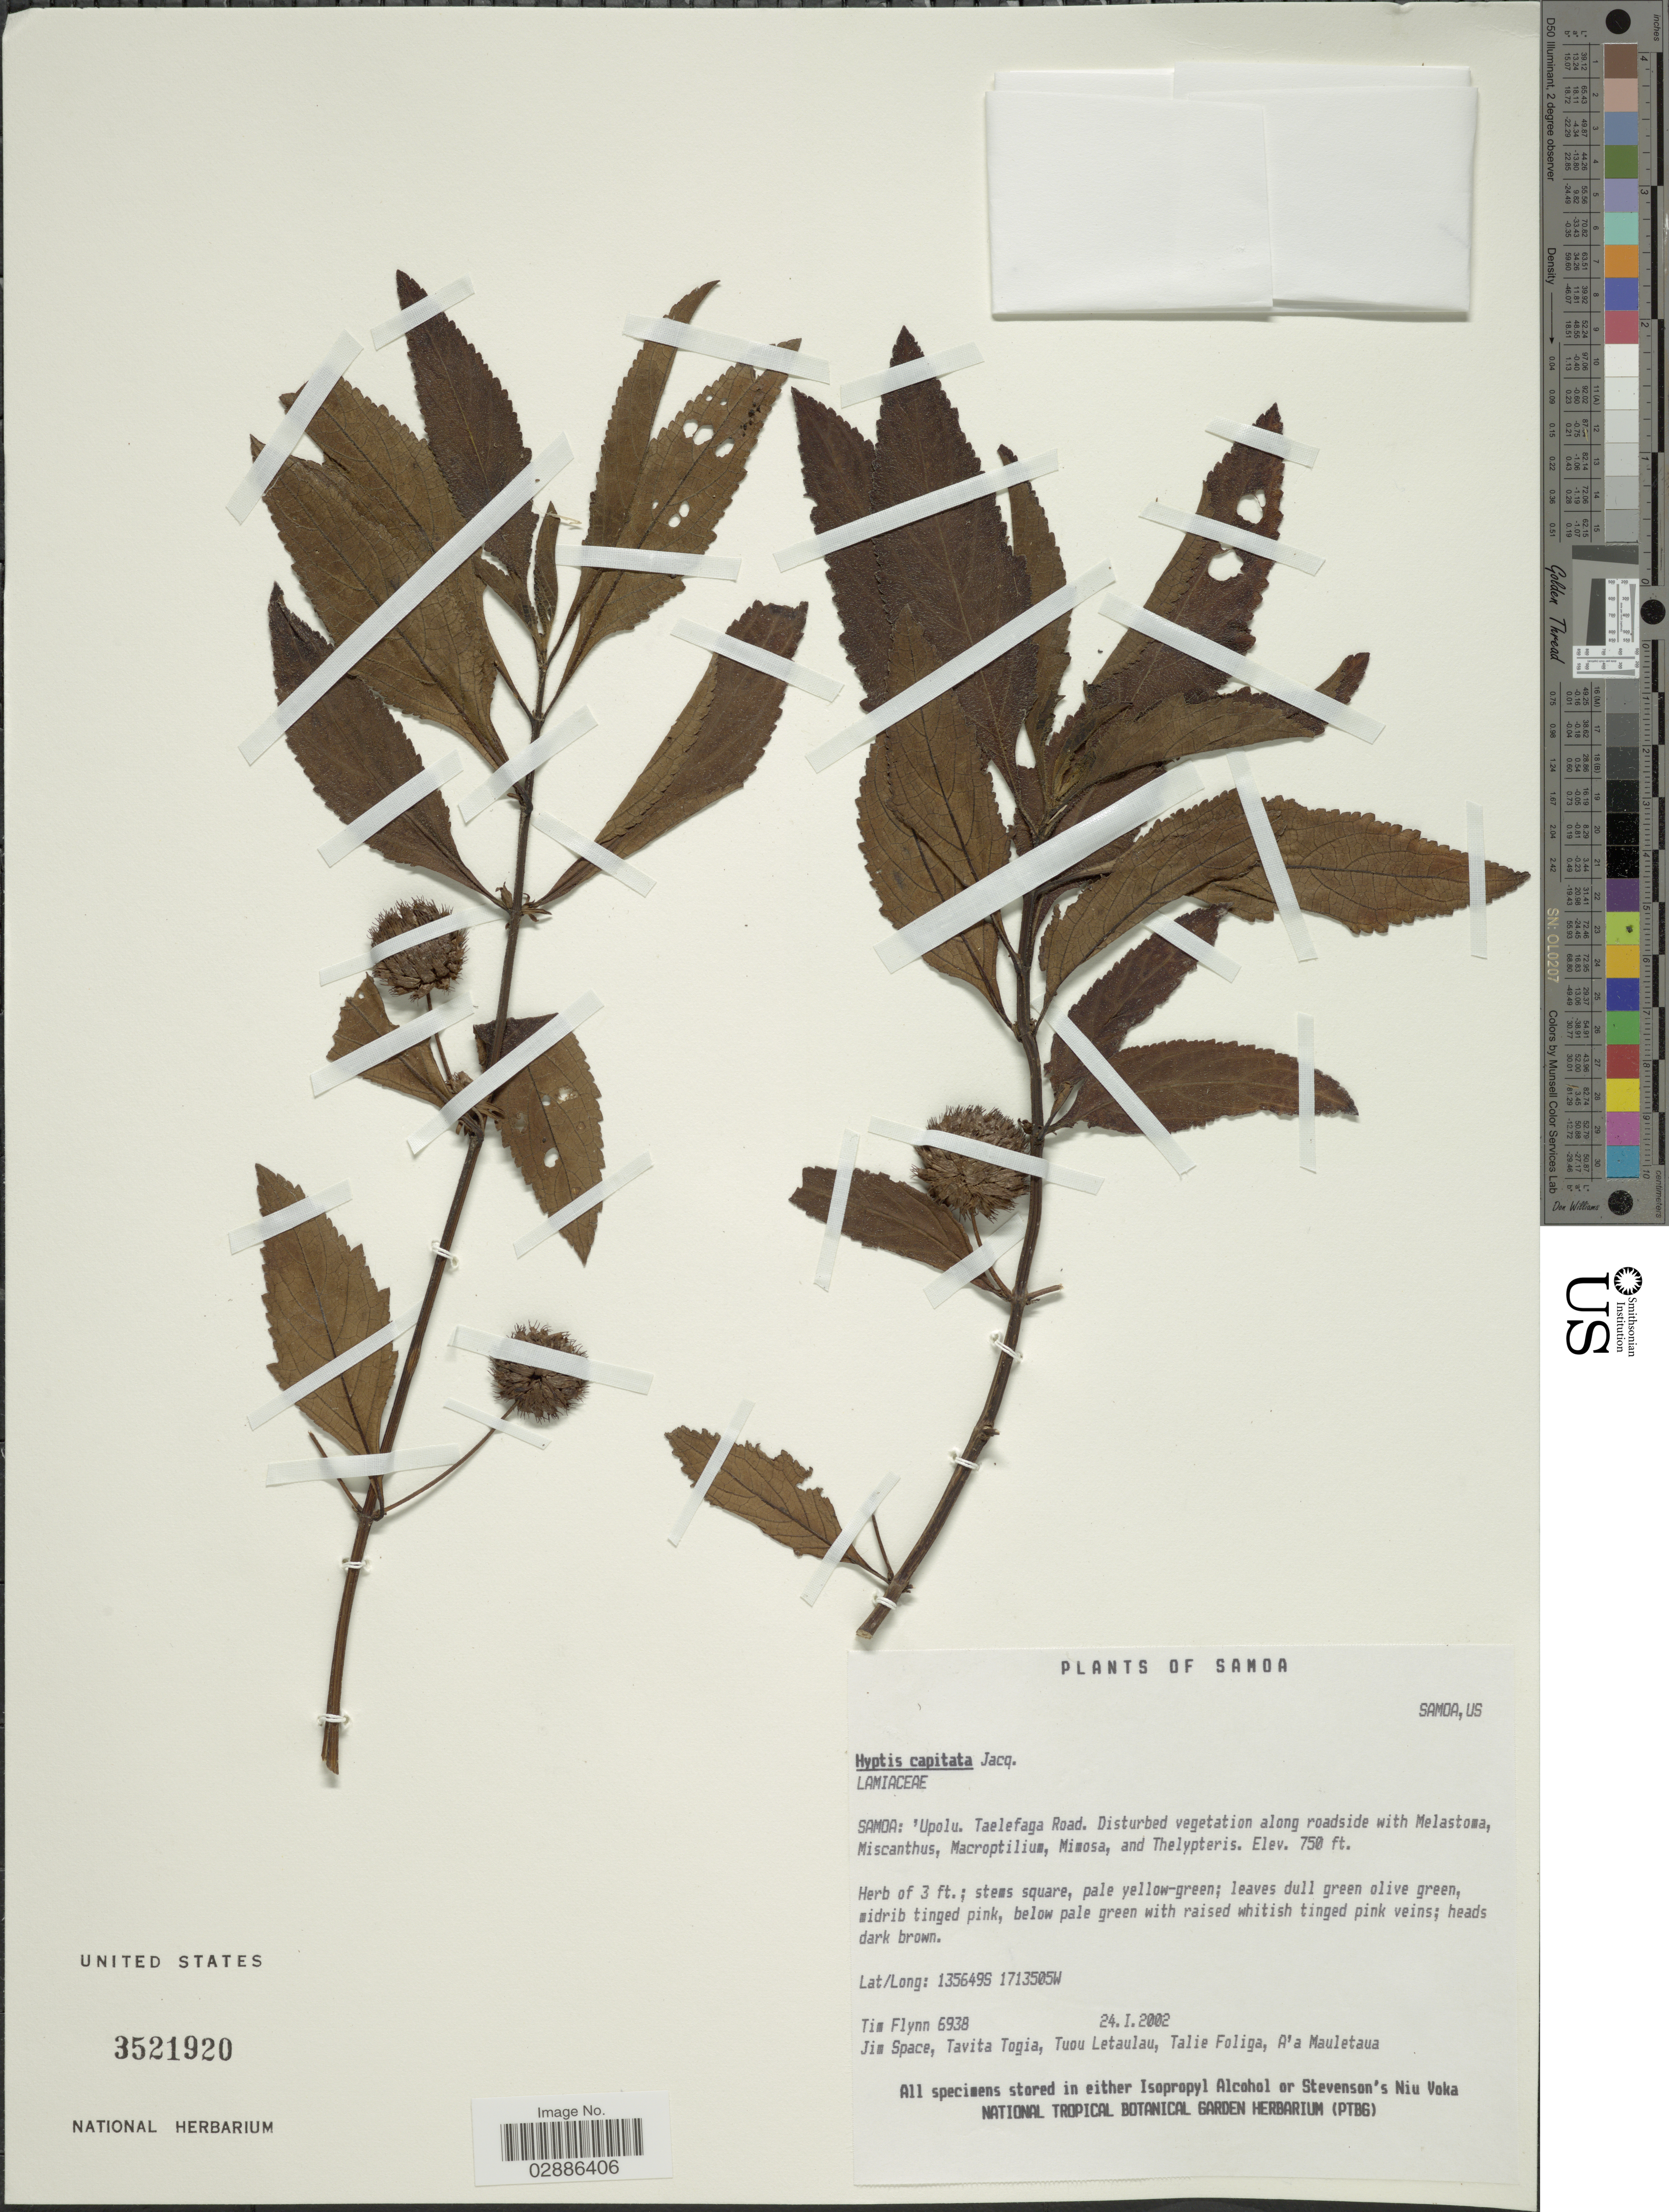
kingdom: Plantae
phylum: Tracheophyta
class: Magnoliopsida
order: Lamiales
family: Lamiaceae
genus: Hyptis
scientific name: Hyptis capitata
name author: Jacq.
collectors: T. Flynn, J. Space, T. Togia, T. Letaulau & et al.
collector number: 6938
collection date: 2002-02-24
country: Samoa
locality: Samoa: 'Upolu, Taelefaga Road.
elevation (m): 229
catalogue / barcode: US 3521920